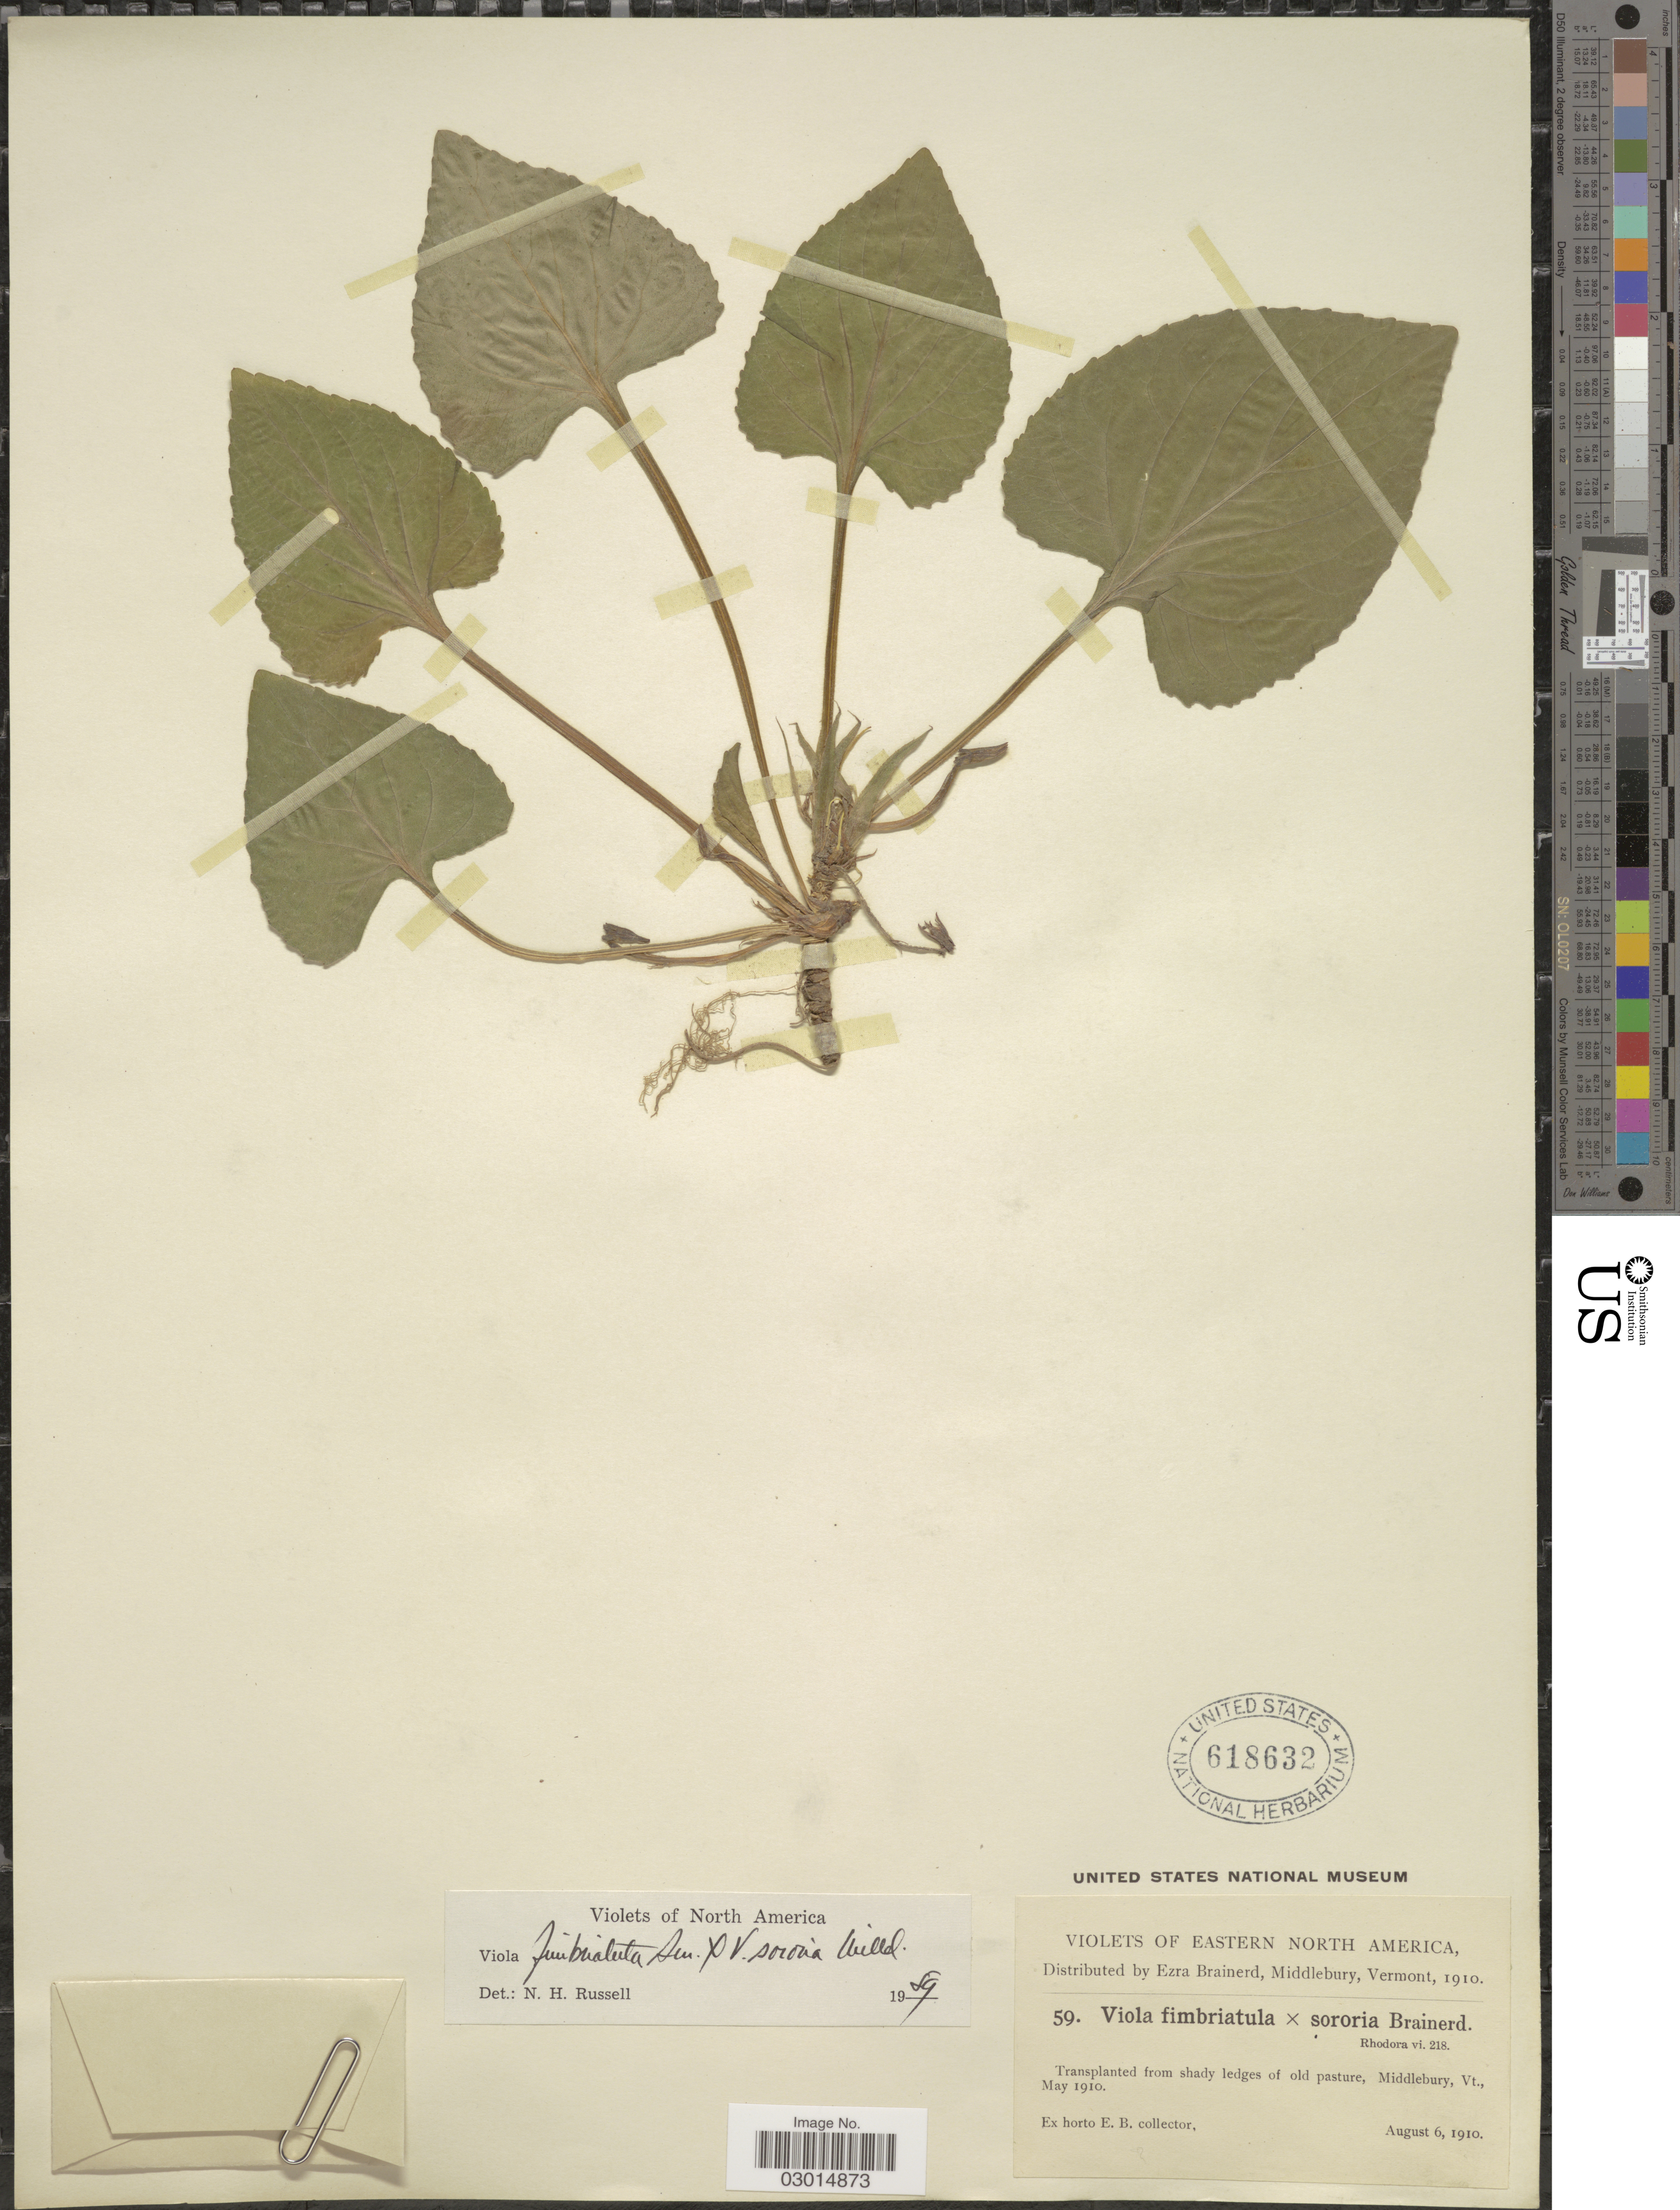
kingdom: Plantae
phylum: Tracheophyta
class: Magnoliopsida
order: Malpighiales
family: Violaceae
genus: Viola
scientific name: Viola fimbriatula x V. sororia Willd.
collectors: ex herb. Ezra Brainerd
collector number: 59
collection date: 1910-08-06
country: United States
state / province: Vermont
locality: Eastern North America. Transplanted from shady ledges of old pasture, Middlebury, Vt.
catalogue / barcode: US 618632